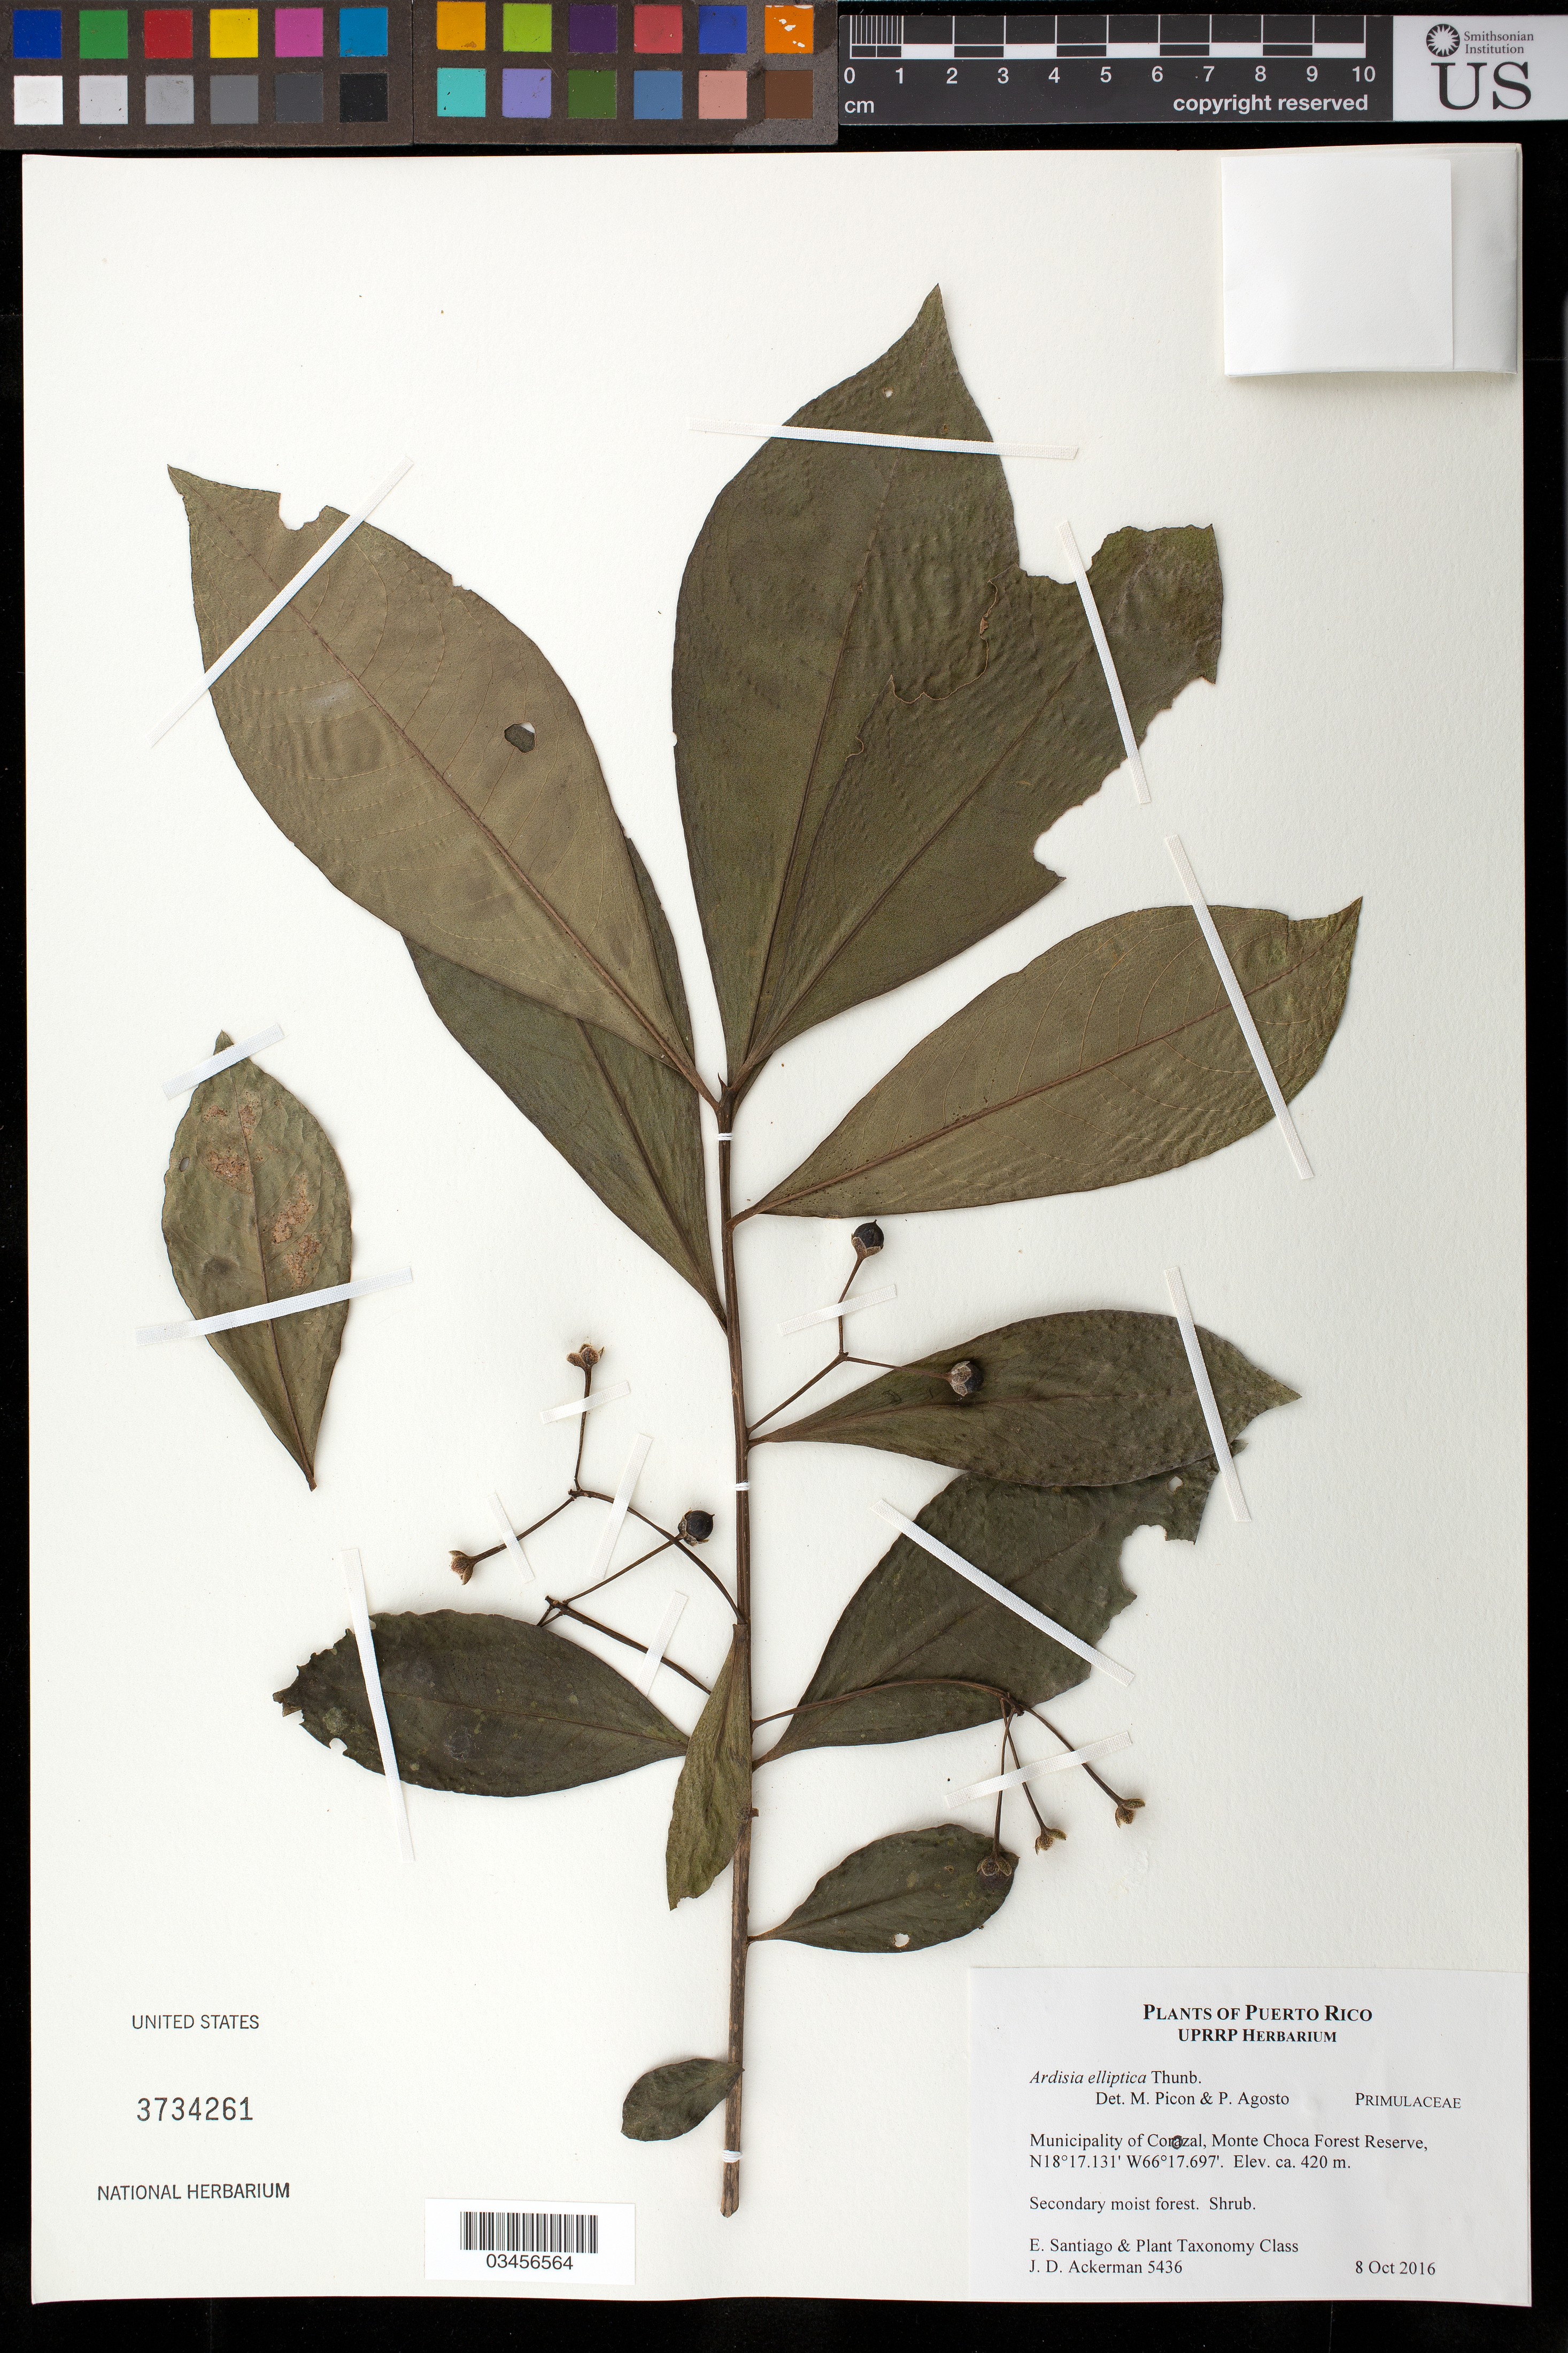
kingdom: Plantae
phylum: Tracheophyta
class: Magnoliopsida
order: Ericales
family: Primulaceae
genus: Ardisia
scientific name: Ardisia elliptica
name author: Thunb.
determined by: Picon, M.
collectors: E. Santiago & UPR Plant Taxonomy Class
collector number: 5436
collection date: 2016-10-08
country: Puerto Rico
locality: Municipality of Corozal, Monte Choca Forest Reserve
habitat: Secondary moist forest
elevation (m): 420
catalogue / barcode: US 3734261